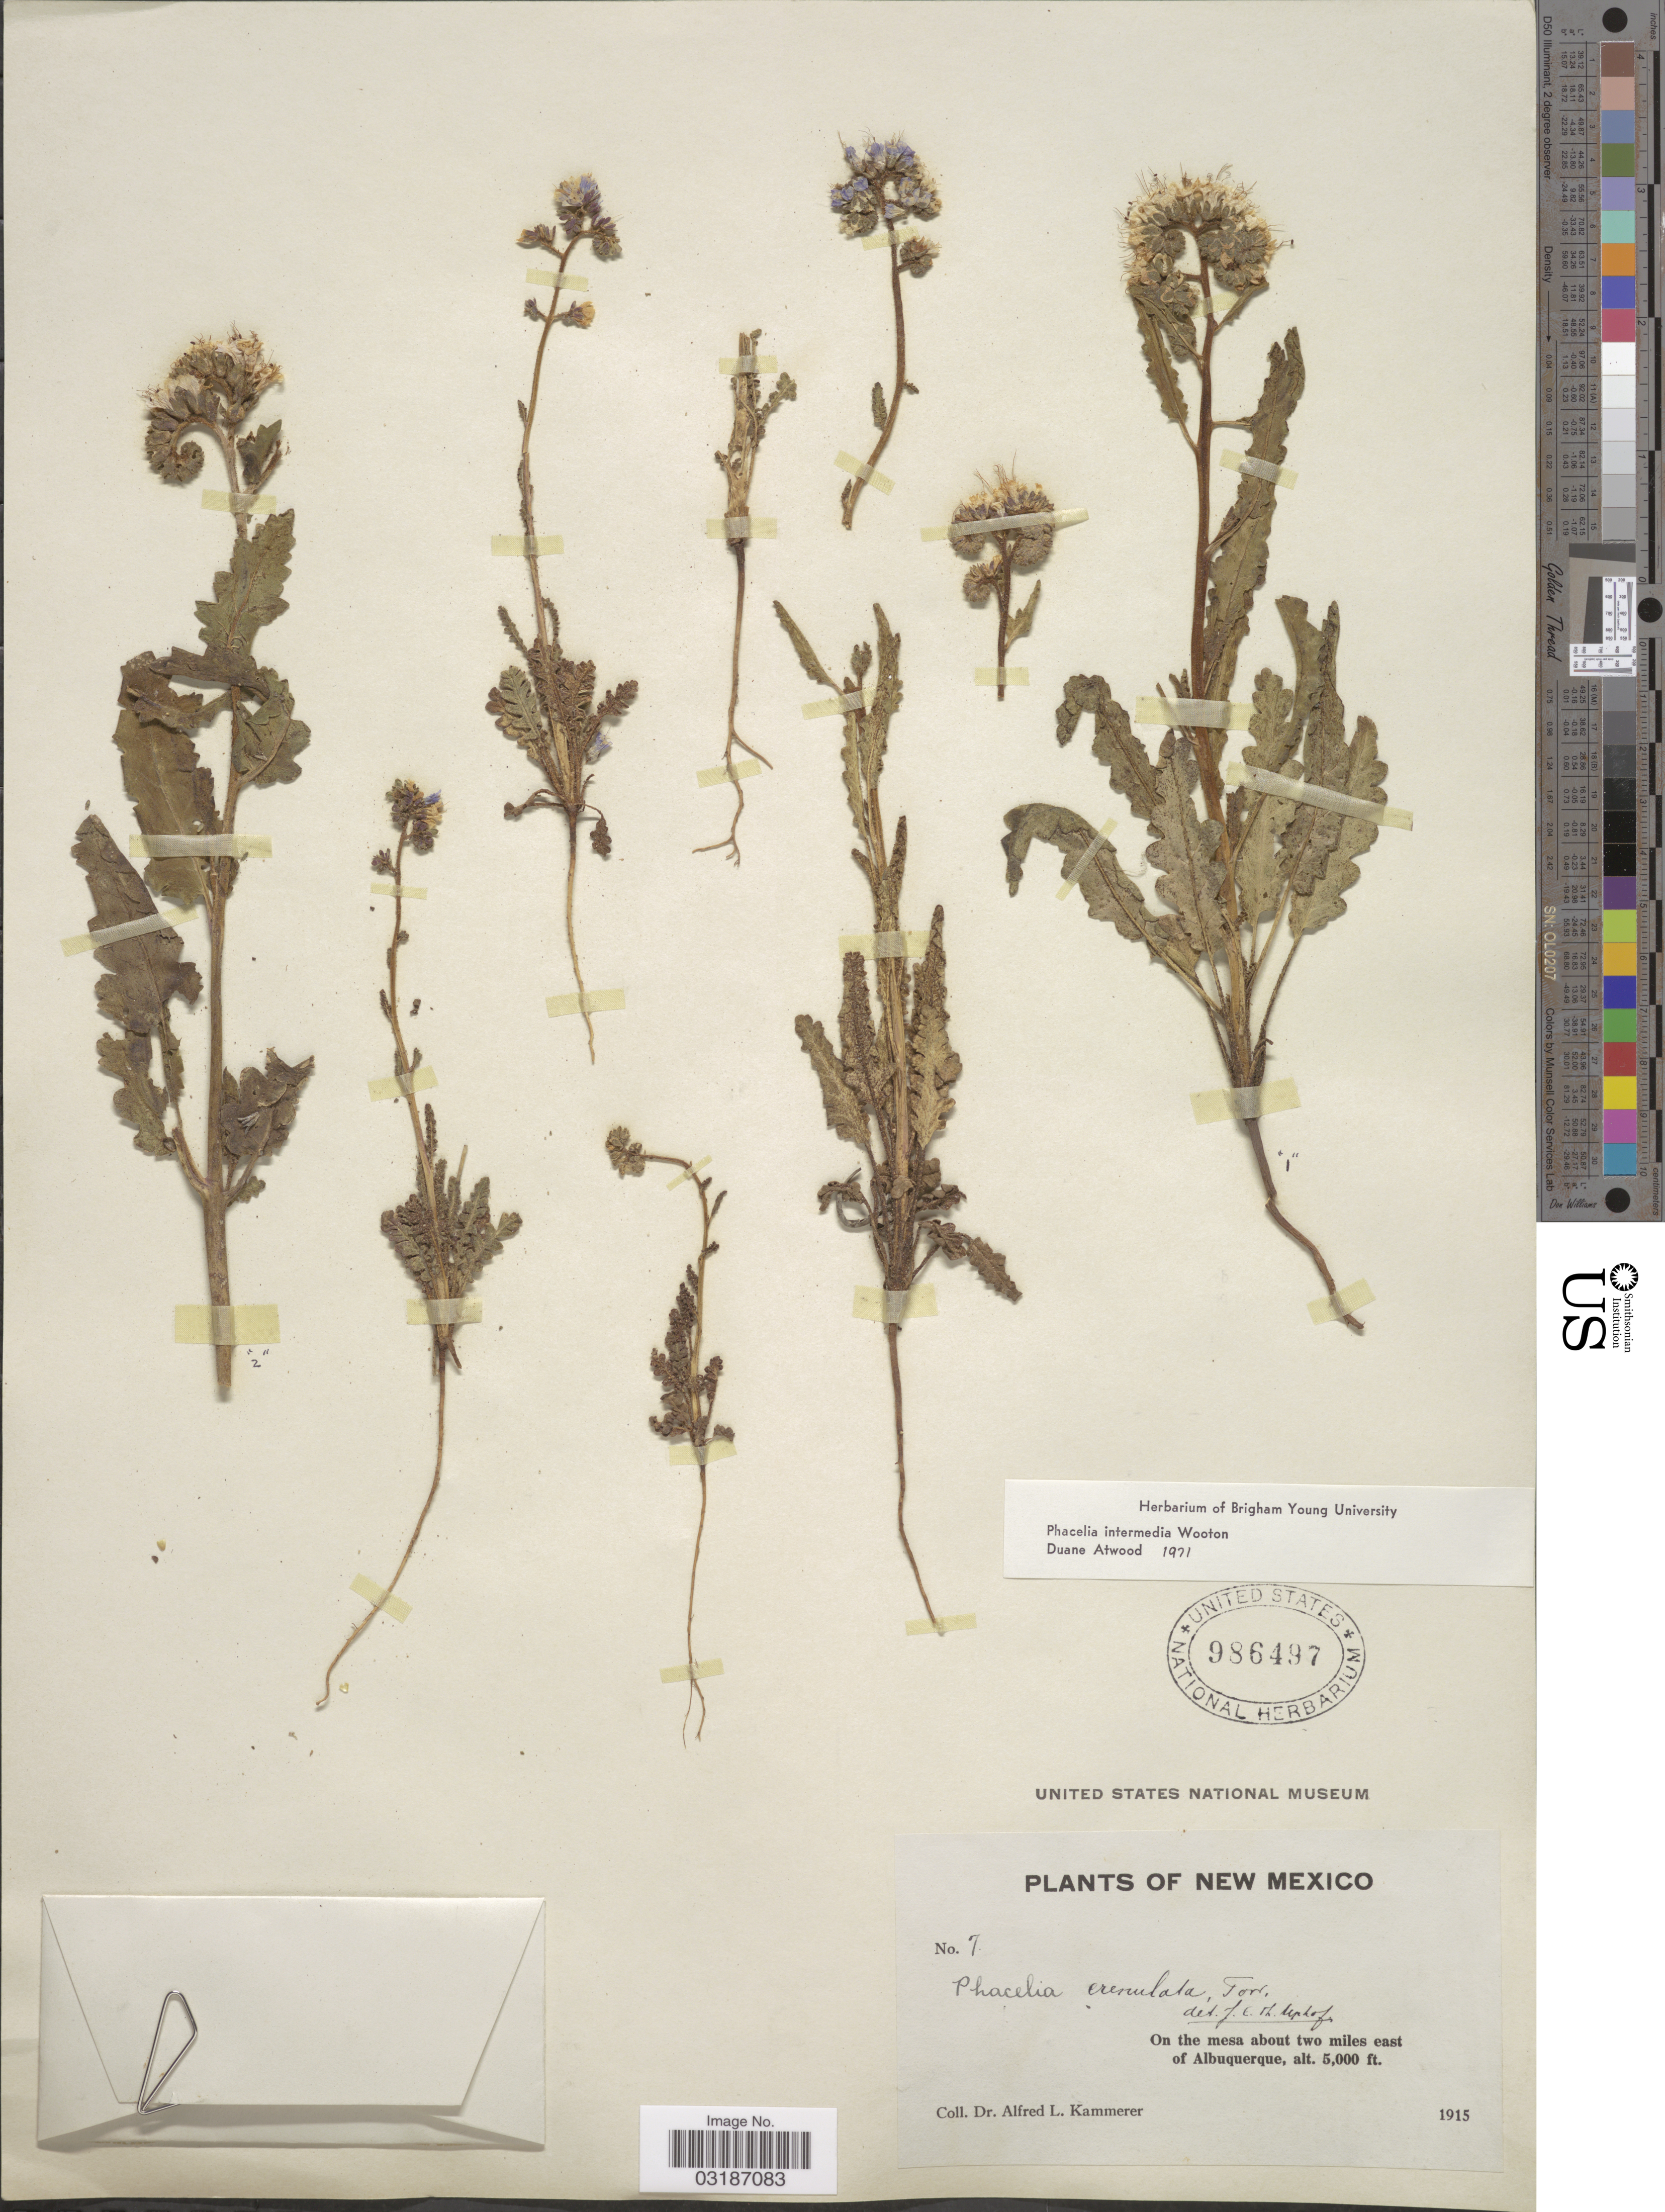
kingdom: Plantae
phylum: Tracheophyta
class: Magnoliopsida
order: Boraginales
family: Hydrophyllaceae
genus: Phacelia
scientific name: Phacelia intermedia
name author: Wooton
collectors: A. Kammerer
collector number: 7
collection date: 1915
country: United States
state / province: New Mexico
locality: On the mesa about two miles east of Albuquerque.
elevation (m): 1524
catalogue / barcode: US 986497